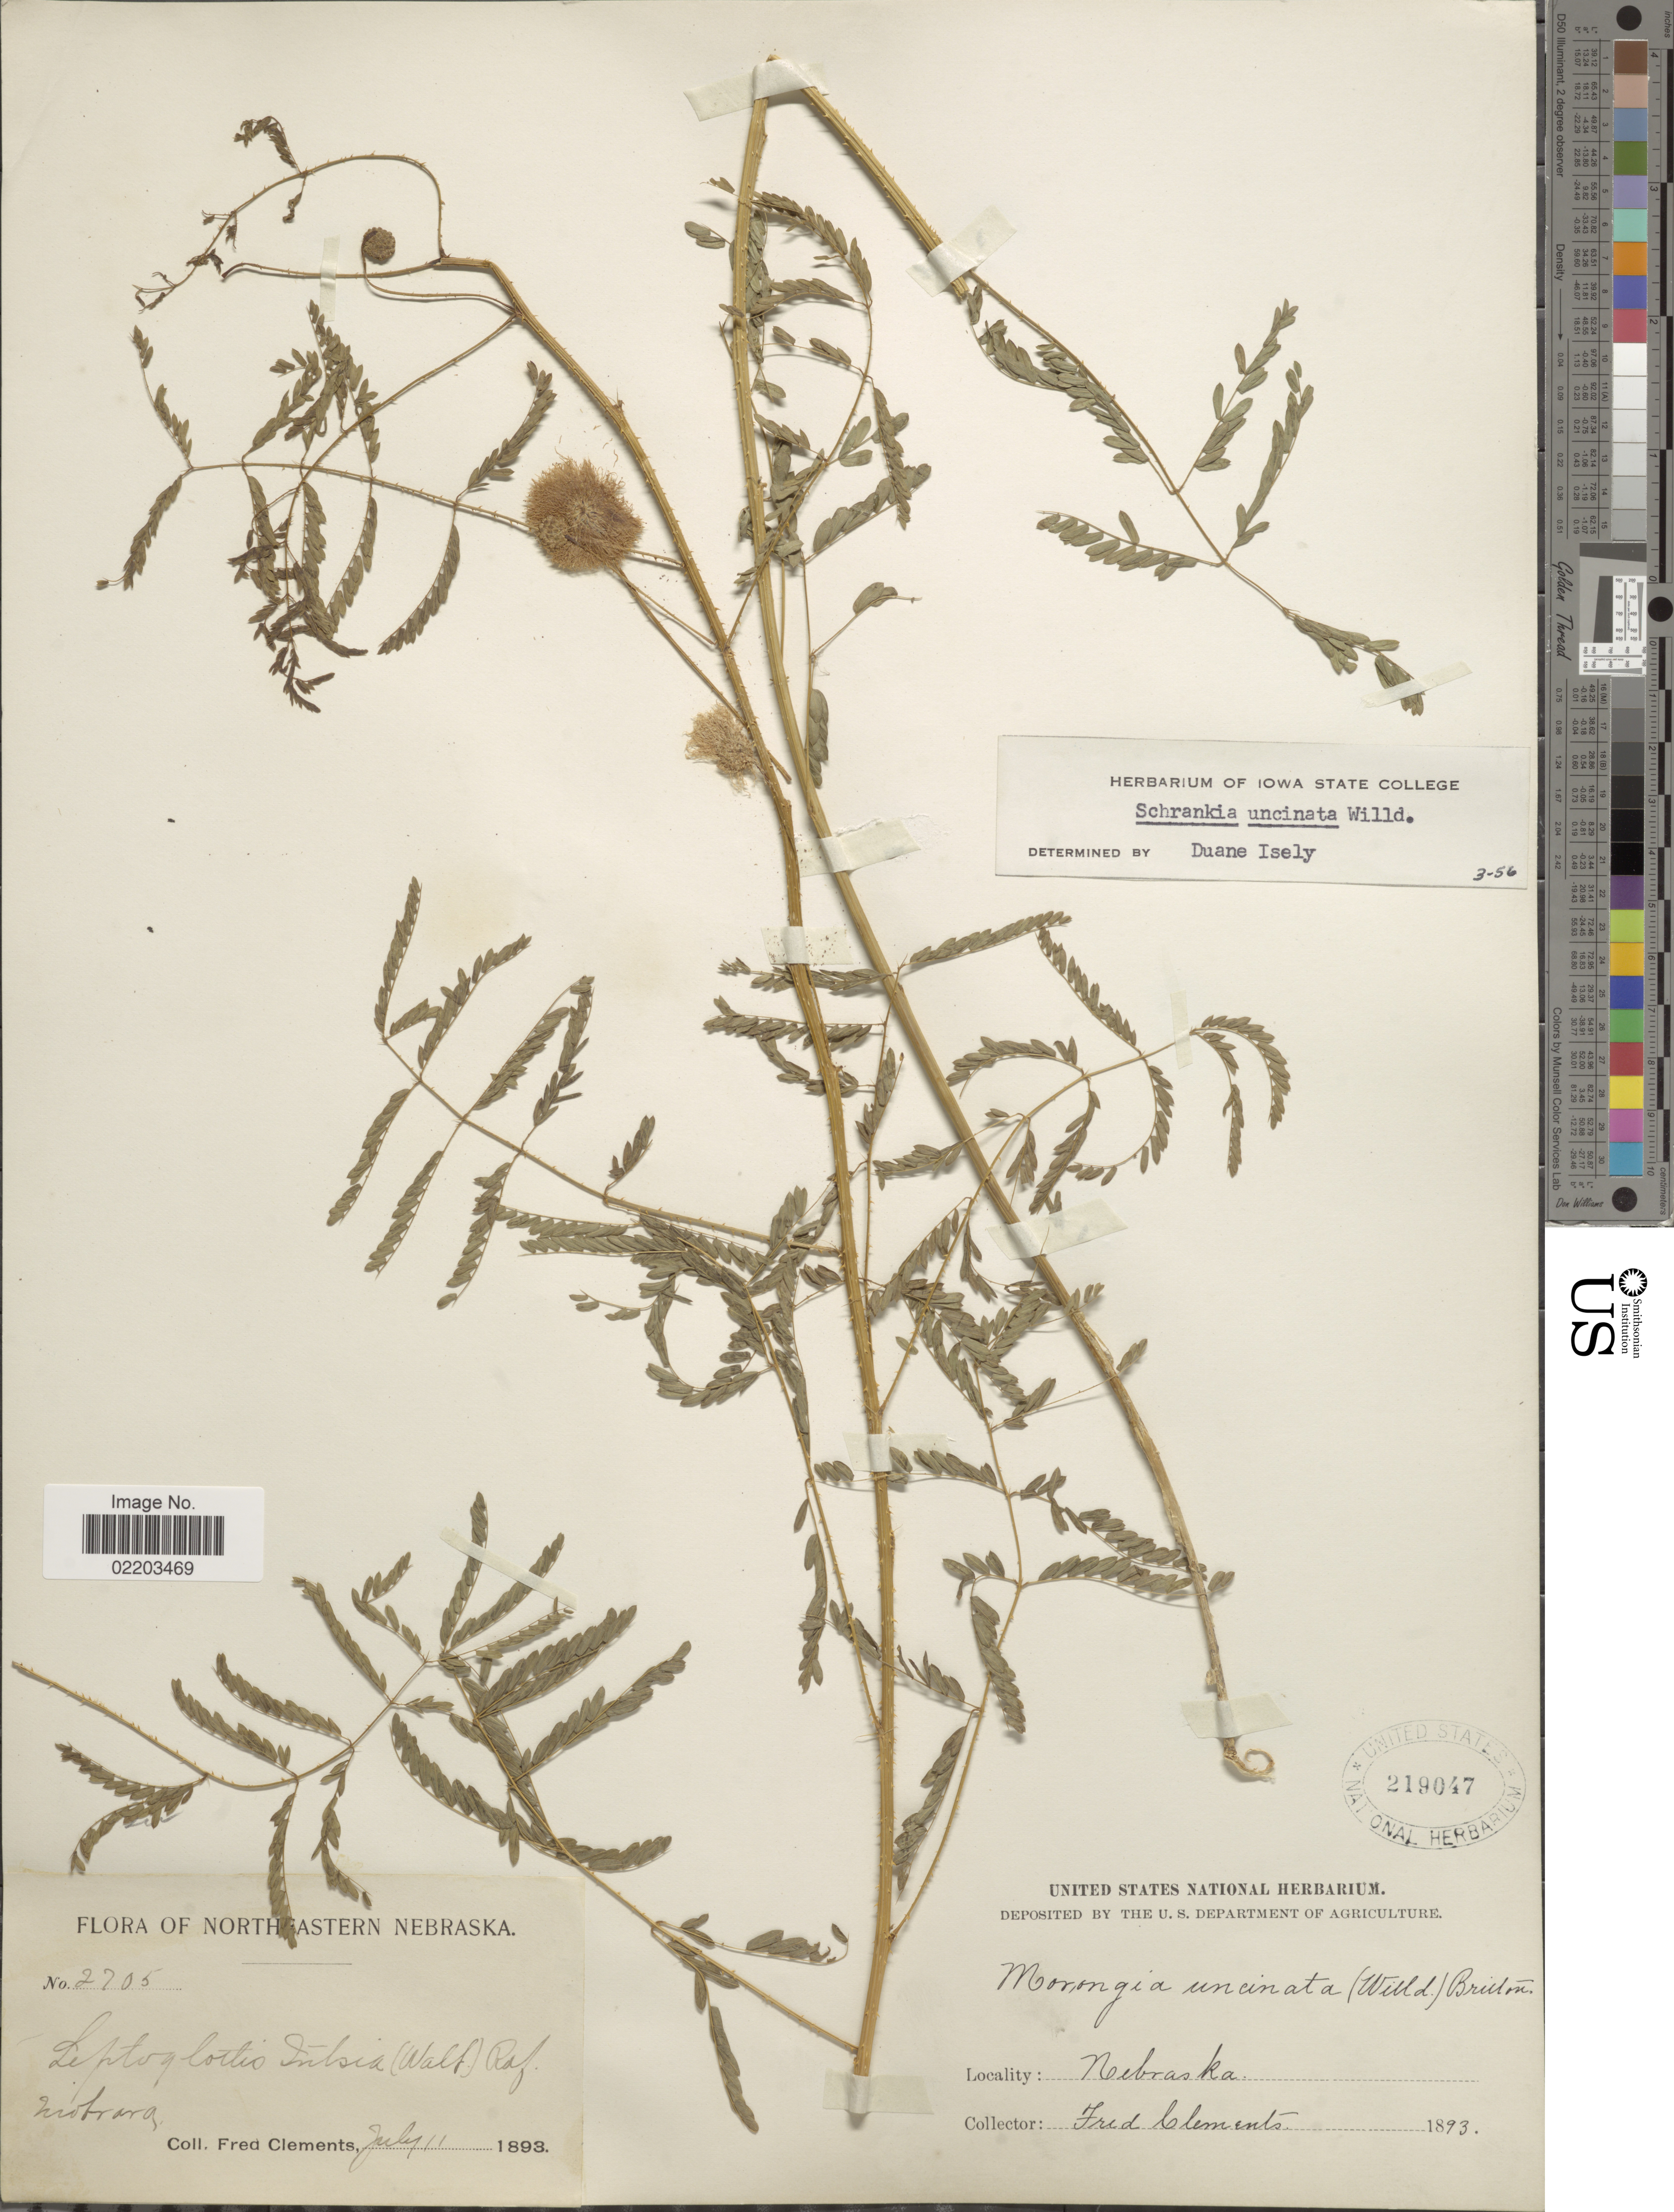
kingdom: Plantae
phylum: Tracheophyta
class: Magnoliopsida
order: Fabales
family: Fabaceae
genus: Mimosa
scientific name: Mimosa nuttallii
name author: (DC.) B.L. Turner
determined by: Strong, M. T., (US), Smithsonian Institution - National Museum of Natural History (UNITED STATES)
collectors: F. Clements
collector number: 2705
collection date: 1893-07-11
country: United States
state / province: Nebraska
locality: Northeastern Nebraska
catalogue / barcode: US 219047